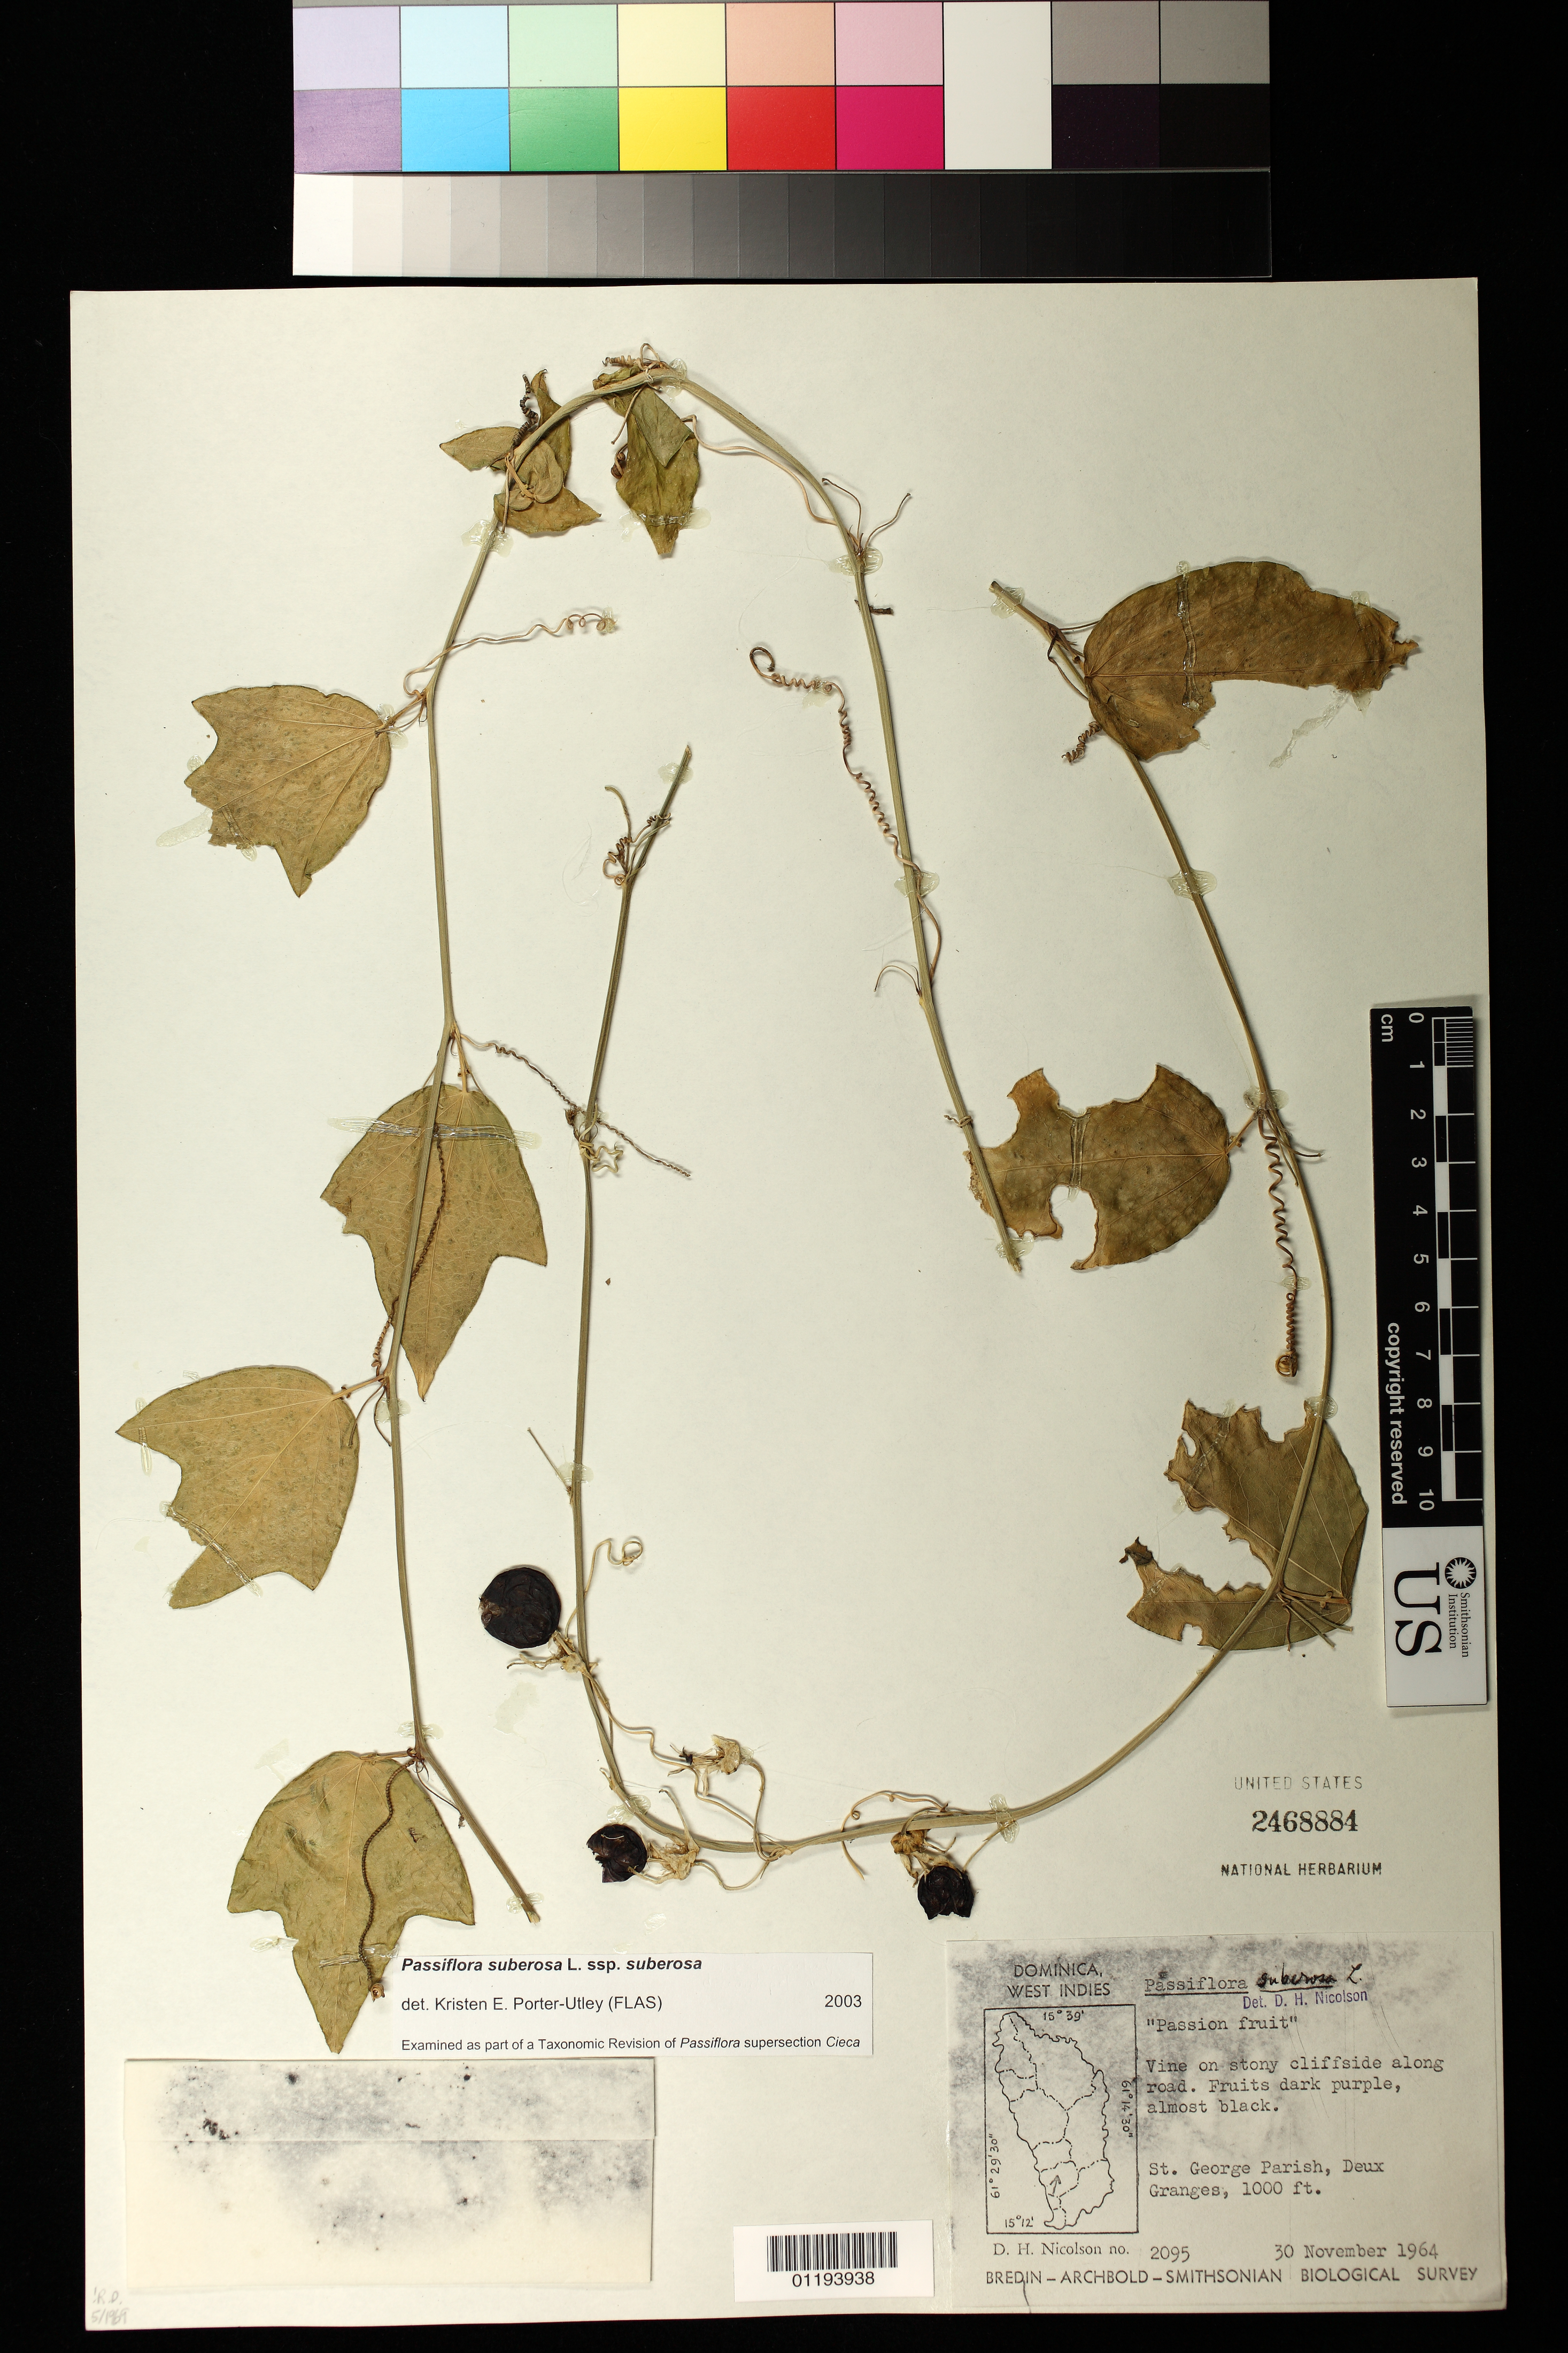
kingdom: Plantae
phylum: Tracheophyta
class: Magnoliopsida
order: Malpighiales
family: Passifloraceae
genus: Passiflora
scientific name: Passiflora suberosa subsp. suberosa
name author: L.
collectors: D. H. Nicolson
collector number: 2095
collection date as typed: Nov 30 1964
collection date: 1964-11-30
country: Dominica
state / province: St. George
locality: Stony cliffside along road. St. George Parish, Deux Granges.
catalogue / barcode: US 2468884